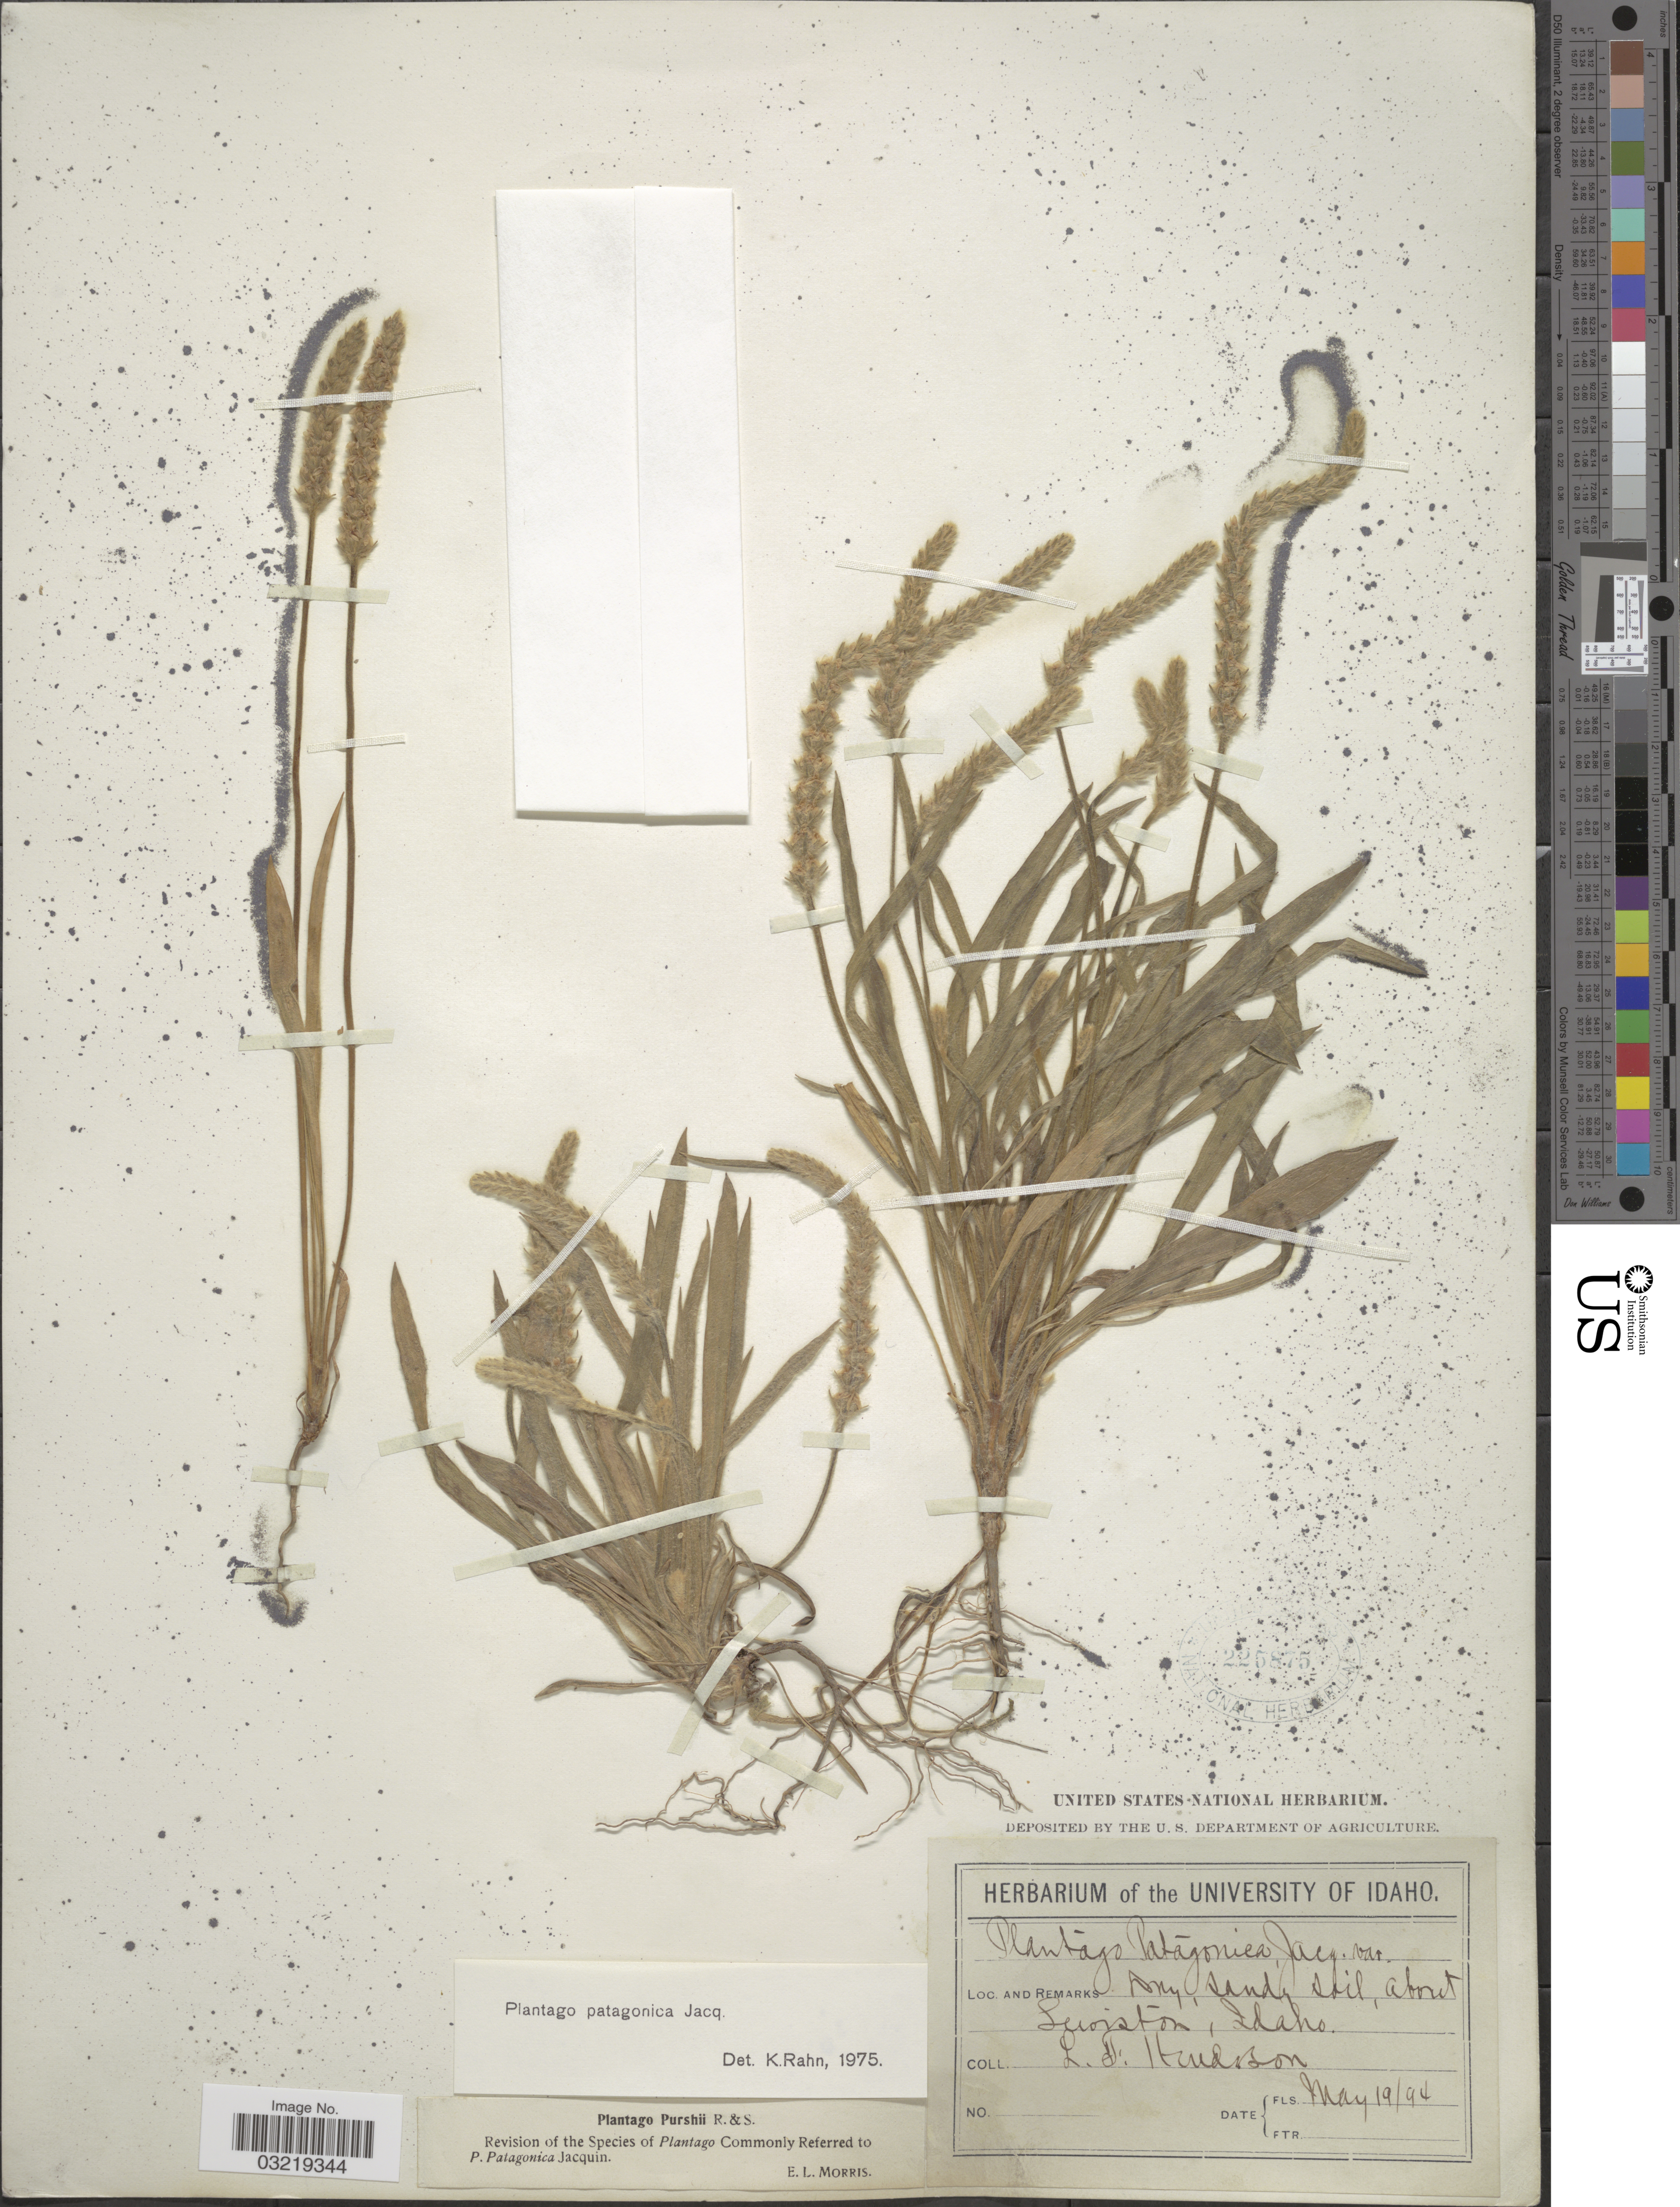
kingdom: Plantae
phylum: Tracheophyta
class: Magnoliopsida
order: Lamiales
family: Plantaginaceae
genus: Plantago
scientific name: Plantago patagonica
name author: Jacq.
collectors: L. F. Hudson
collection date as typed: Transcribed d/m/y: 19/5/94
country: United States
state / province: Idaho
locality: About Lewiston.